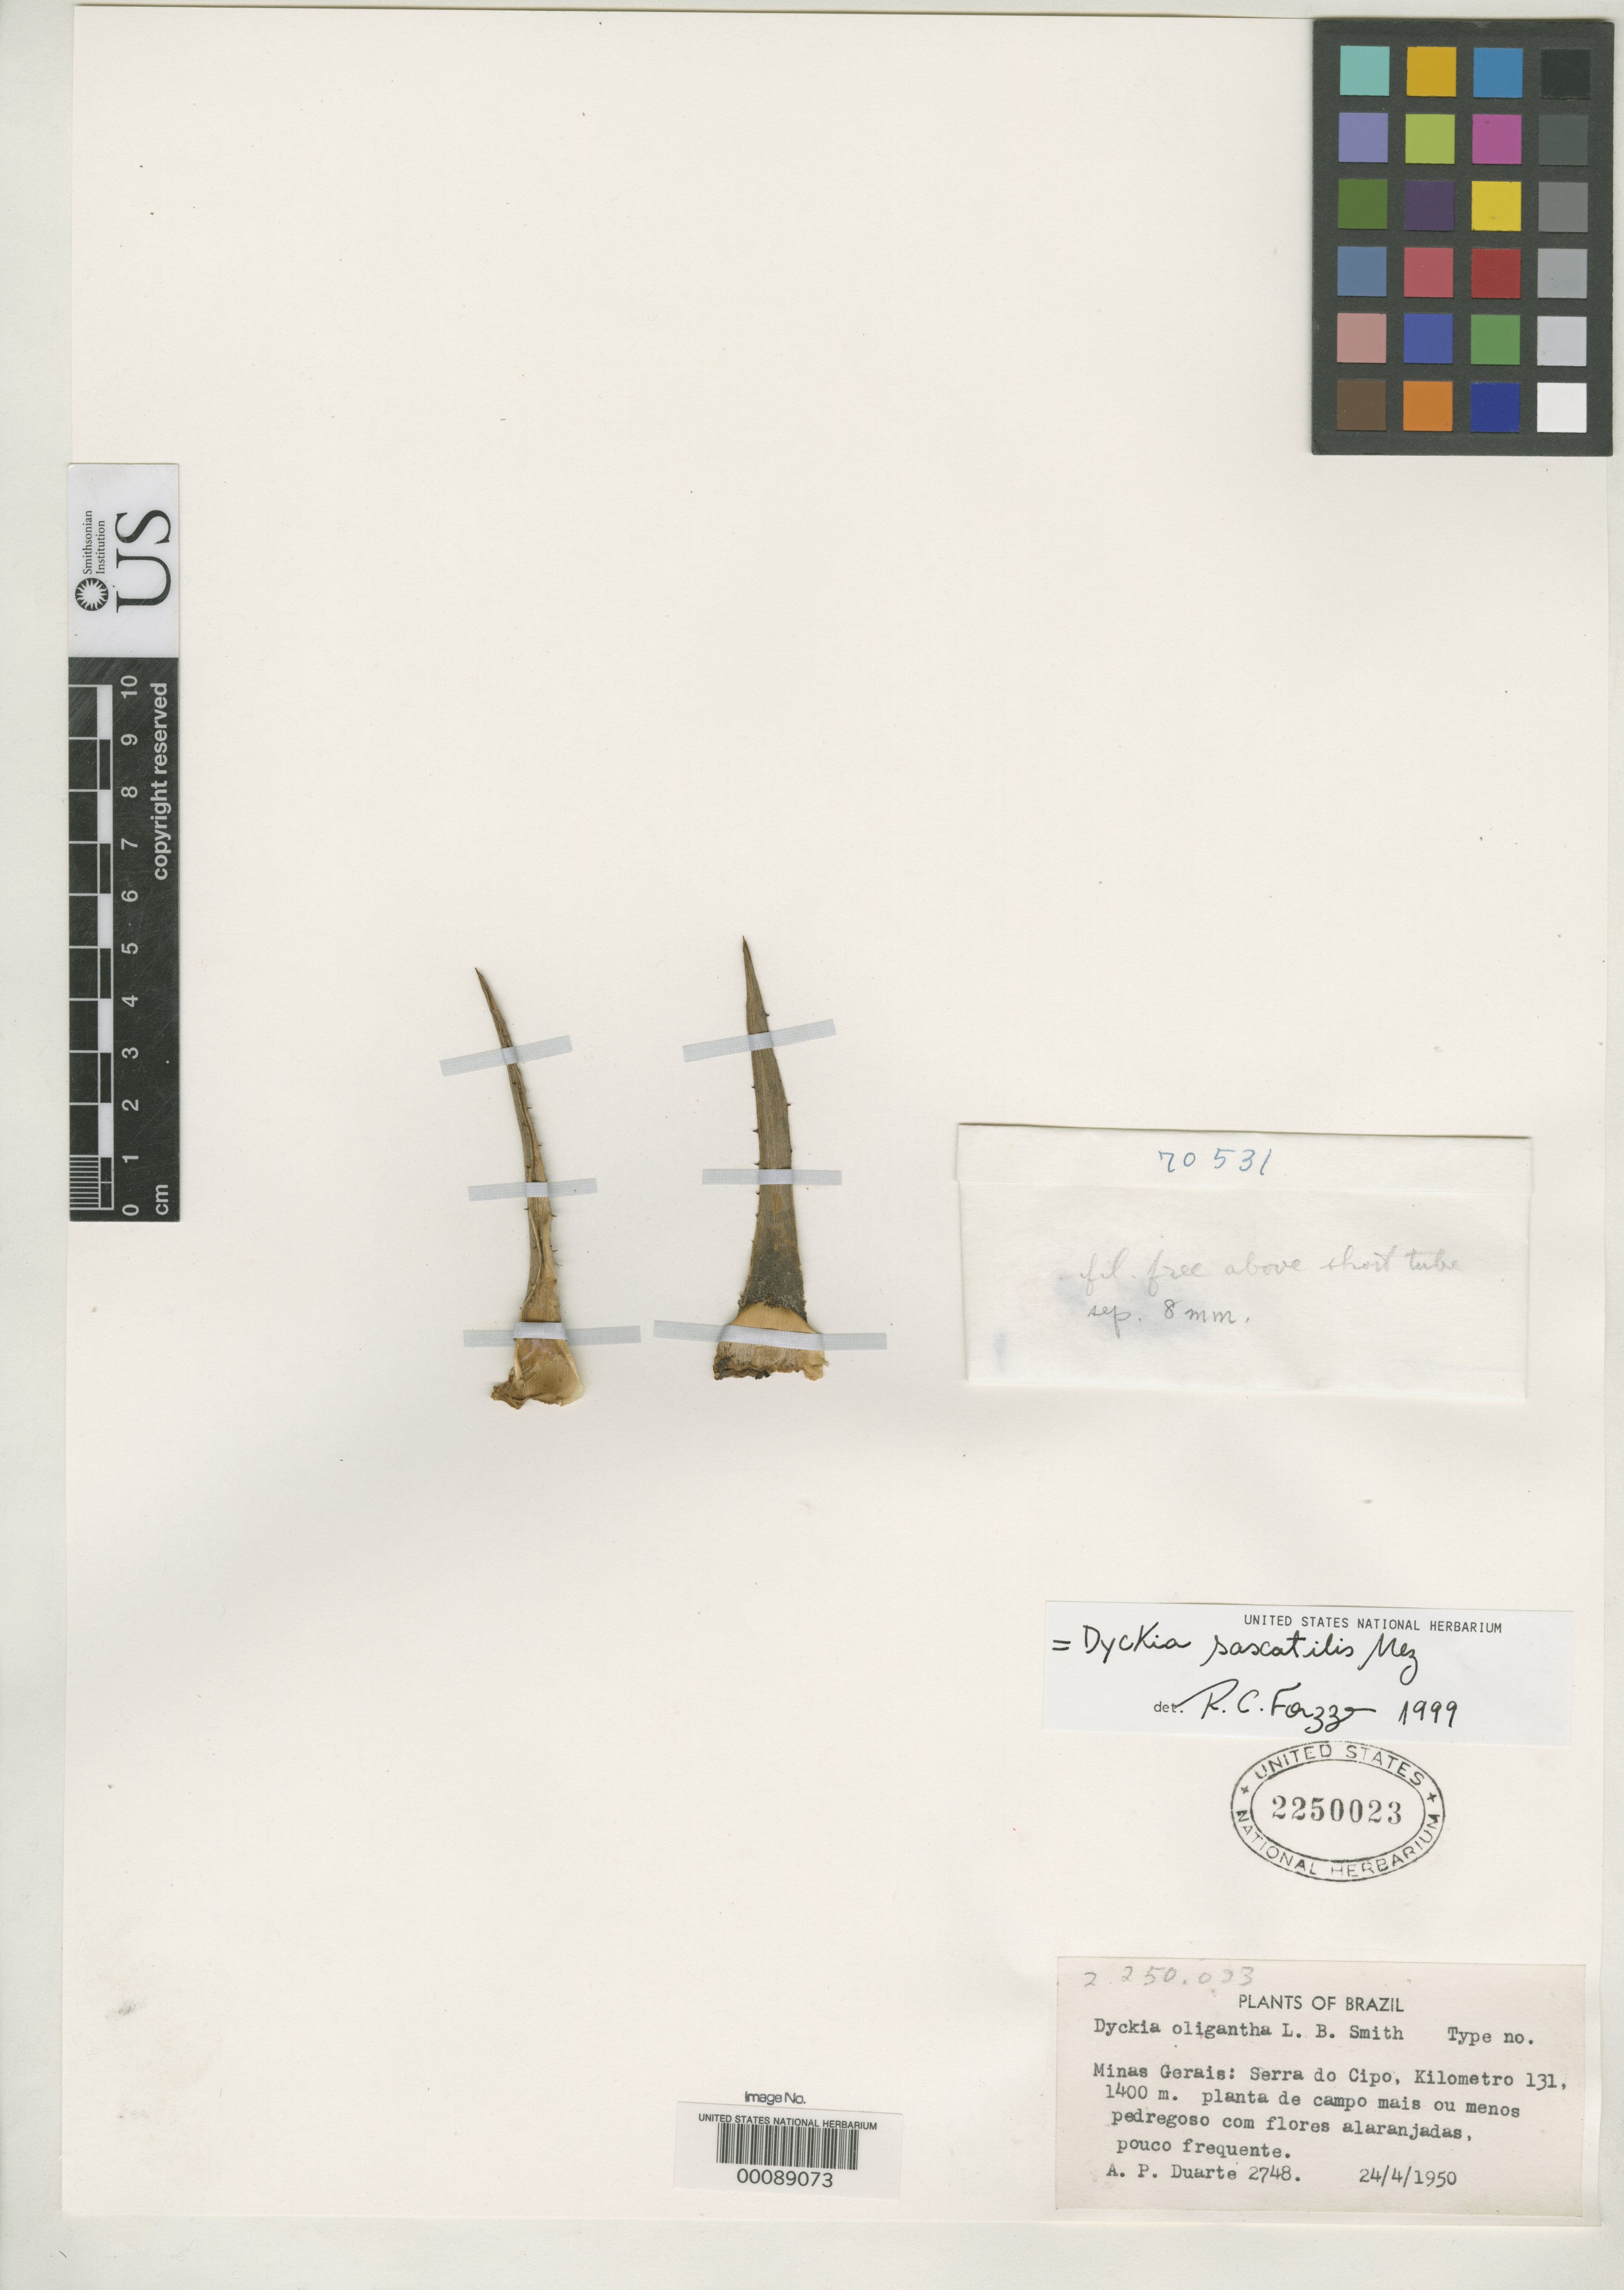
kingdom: Plantae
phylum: Tracheophyta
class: Liliopsida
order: Poales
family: Bromeliaceae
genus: Dyckia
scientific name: Dyckia oligantha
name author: L.B. Sm.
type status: Isotype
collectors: A. P. Duarte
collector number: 2748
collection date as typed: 24 Apr 1950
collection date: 1950-04-24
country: Brazil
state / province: Minas Gerais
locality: Serra do Cipo.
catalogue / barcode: US 2250023